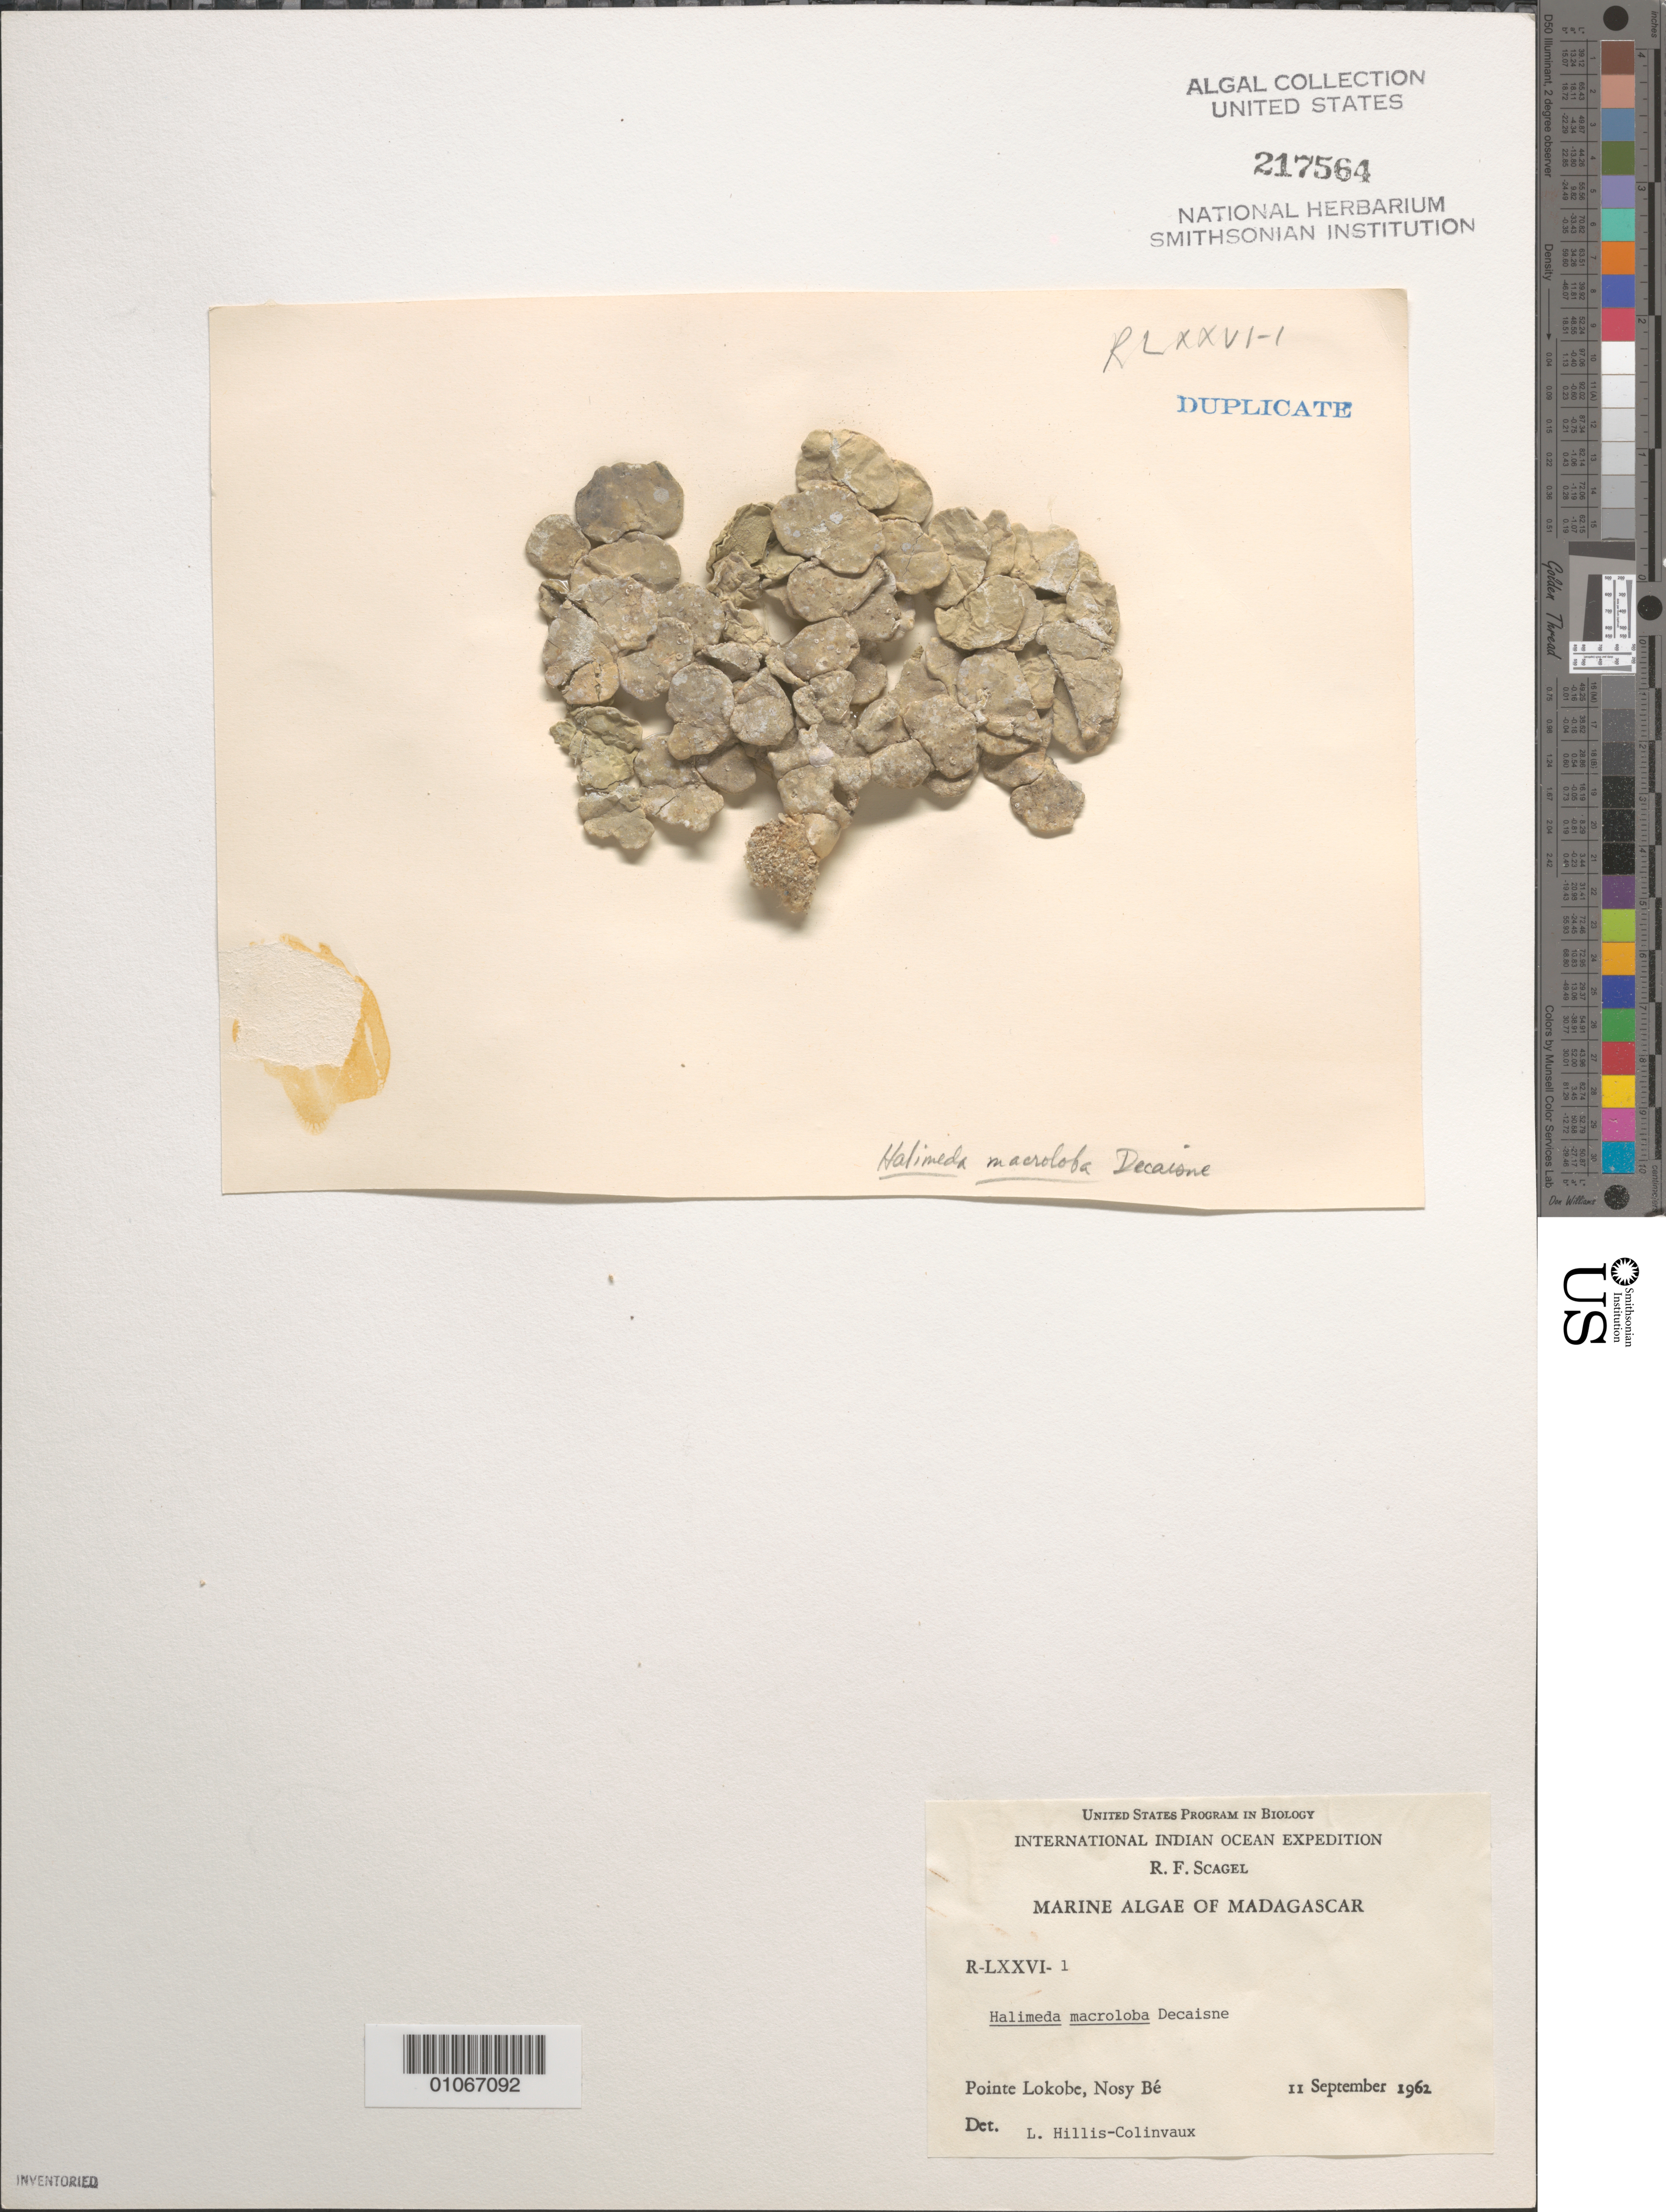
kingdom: Plantae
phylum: Chlorophyta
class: Ulvophyceae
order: Bryopsidales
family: Halimedaceae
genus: Halimeda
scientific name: Halimeda macroloba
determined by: Hillis-Colinvaux, L.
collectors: R. F. Scagel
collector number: R-LXXVI-1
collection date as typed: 11 Sep 1962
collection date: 1962-09-11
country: Madagascar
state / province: Diana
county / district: Nosy Be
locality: Pointe Lokobe, Nosy Be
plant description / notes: International Indian Ocean Expedition, 1962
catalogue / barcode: US 217564